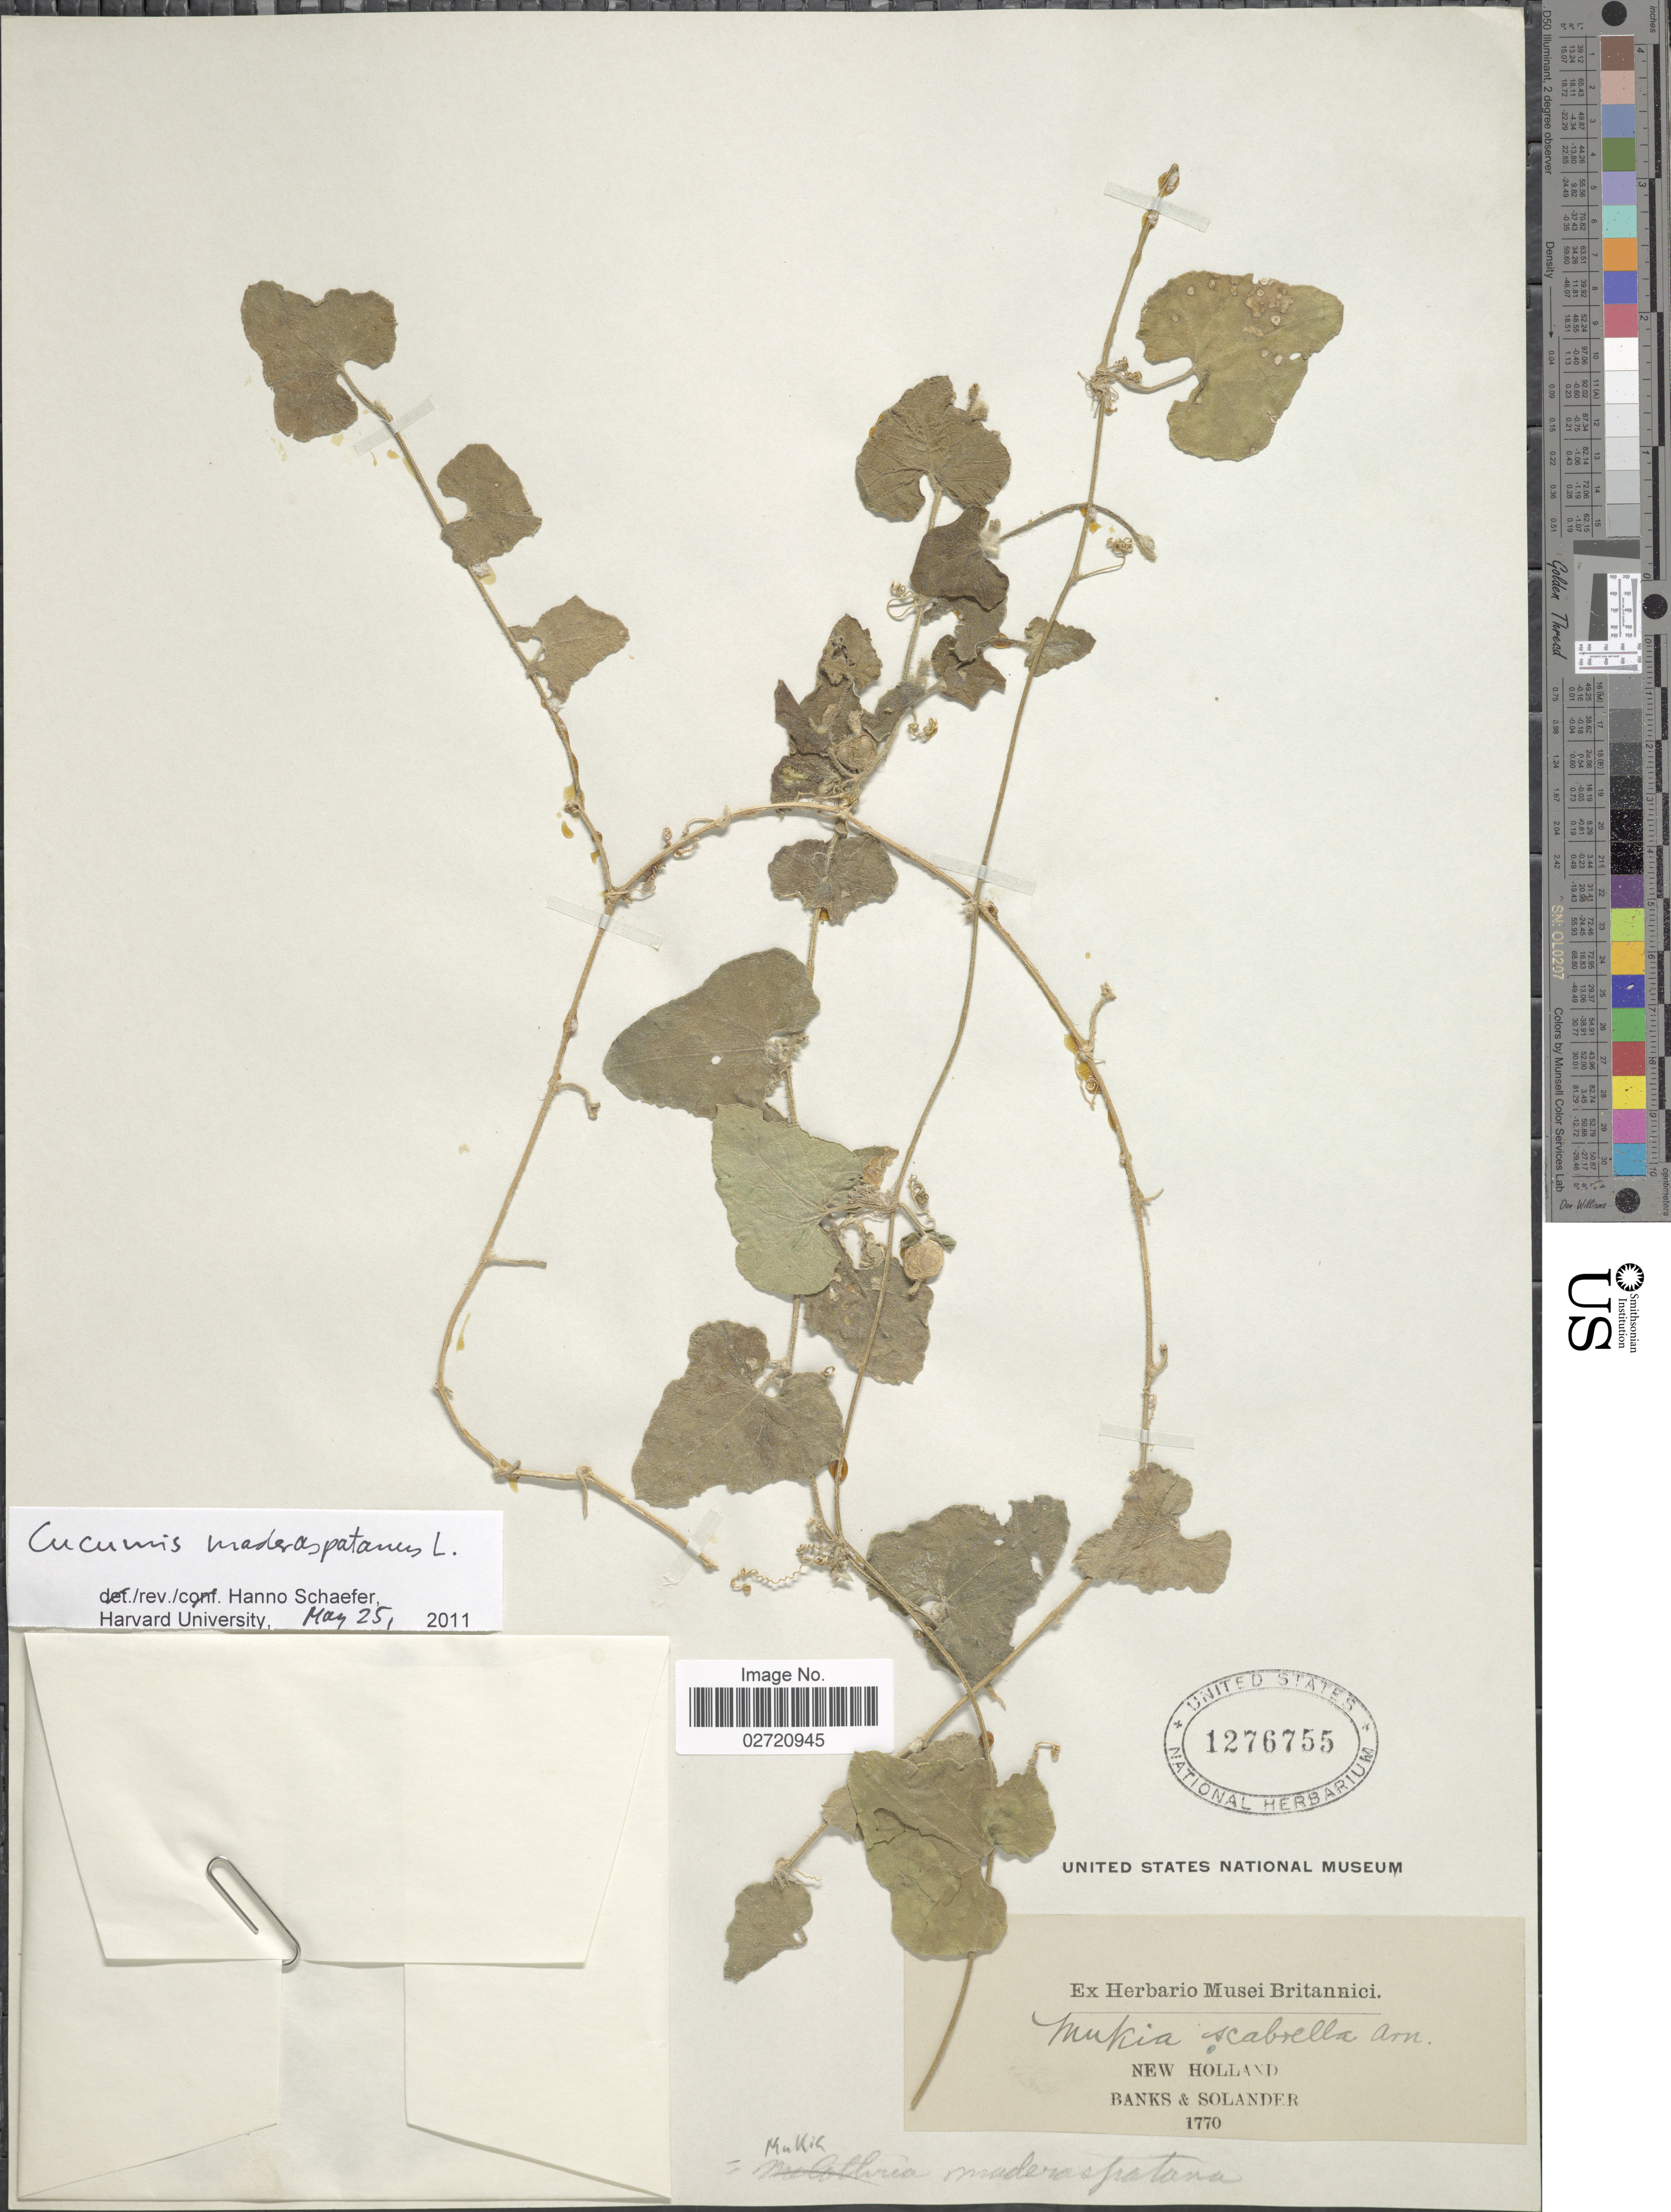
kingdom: Plantae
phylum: Tracheophyta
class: Magnoliopsida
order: Cucurbitales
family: Cucurbitaceae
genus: Cucumis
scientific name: Cucumis maderaspatanus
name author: L.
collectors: -- Banks & -- Solander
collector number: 1770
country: Australia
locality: New Holland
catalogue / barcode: US 1276755